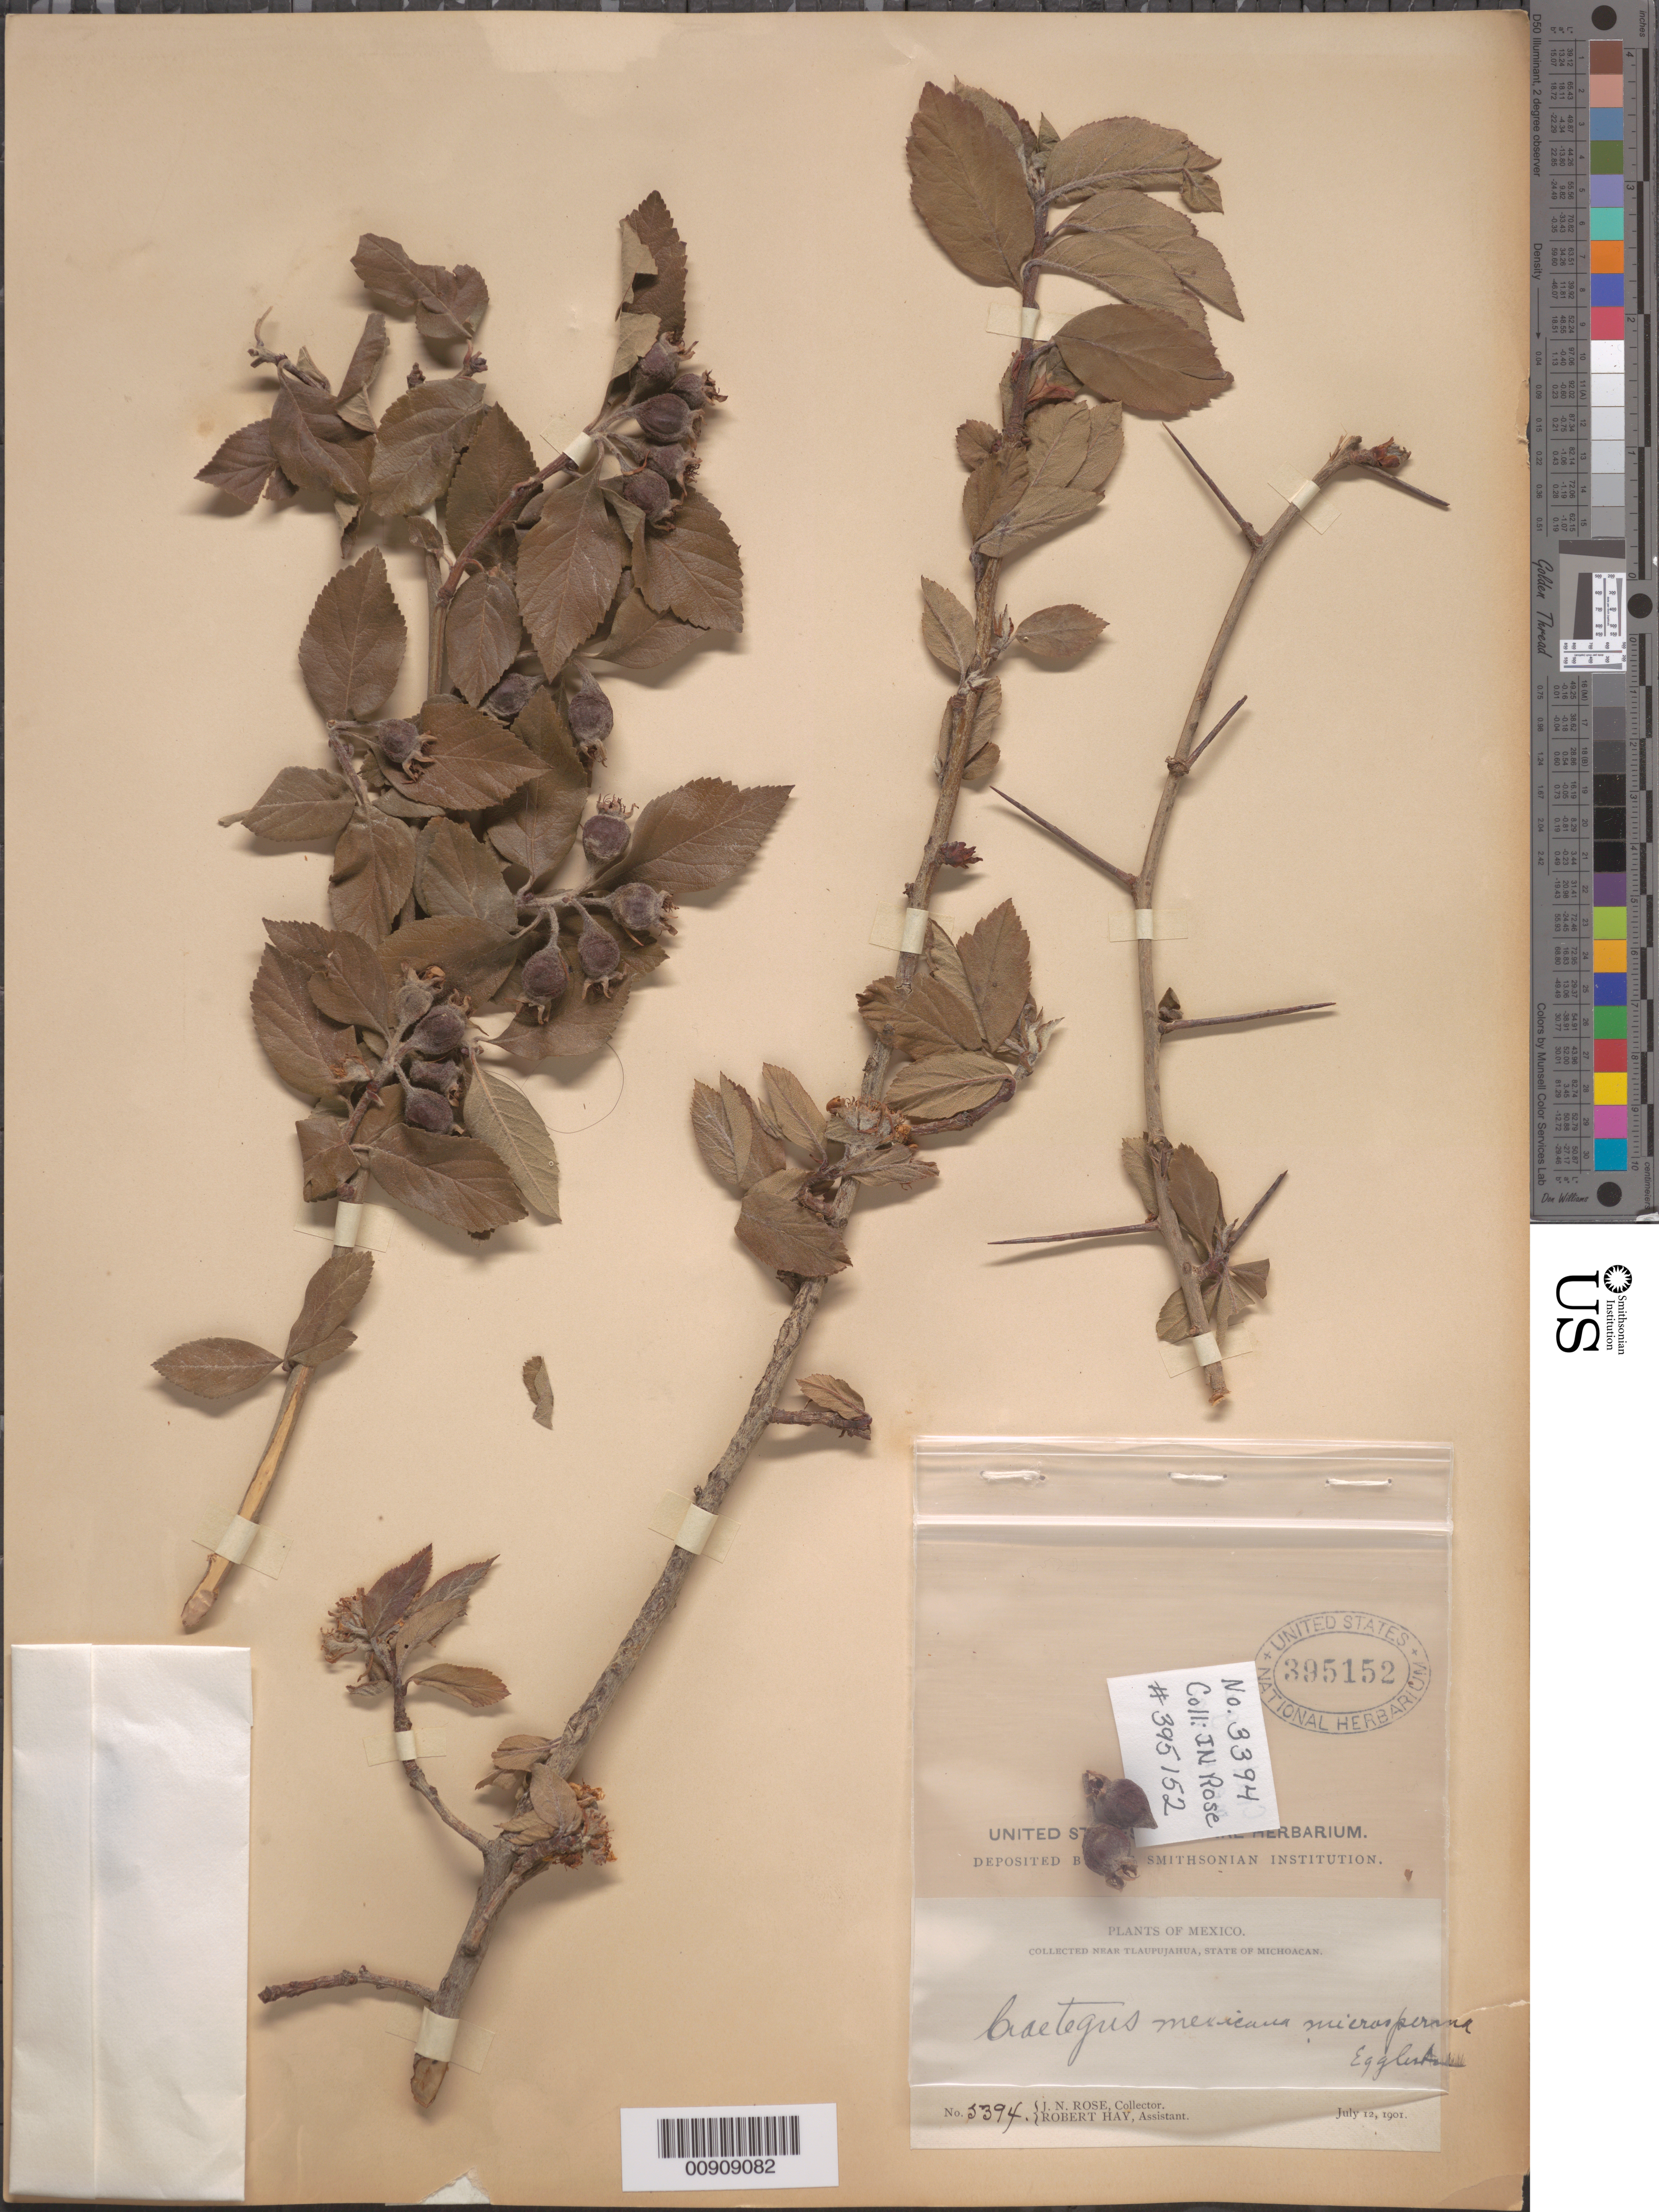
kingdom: Plantae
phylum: Tracheophyta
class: Magnoliopsida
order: Rosales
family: Rosaceae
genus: Crataegus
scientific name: Crataegus mexicana var. microsperma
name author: Eggl.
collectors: J. N. Rose & R. Hay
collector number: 5394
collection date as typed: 12 Jul 1901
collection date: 1901-07-12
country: Mexico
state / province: Michoacán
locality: Near Tlaupujahua, State of Michoacán.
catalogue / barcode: US 395152